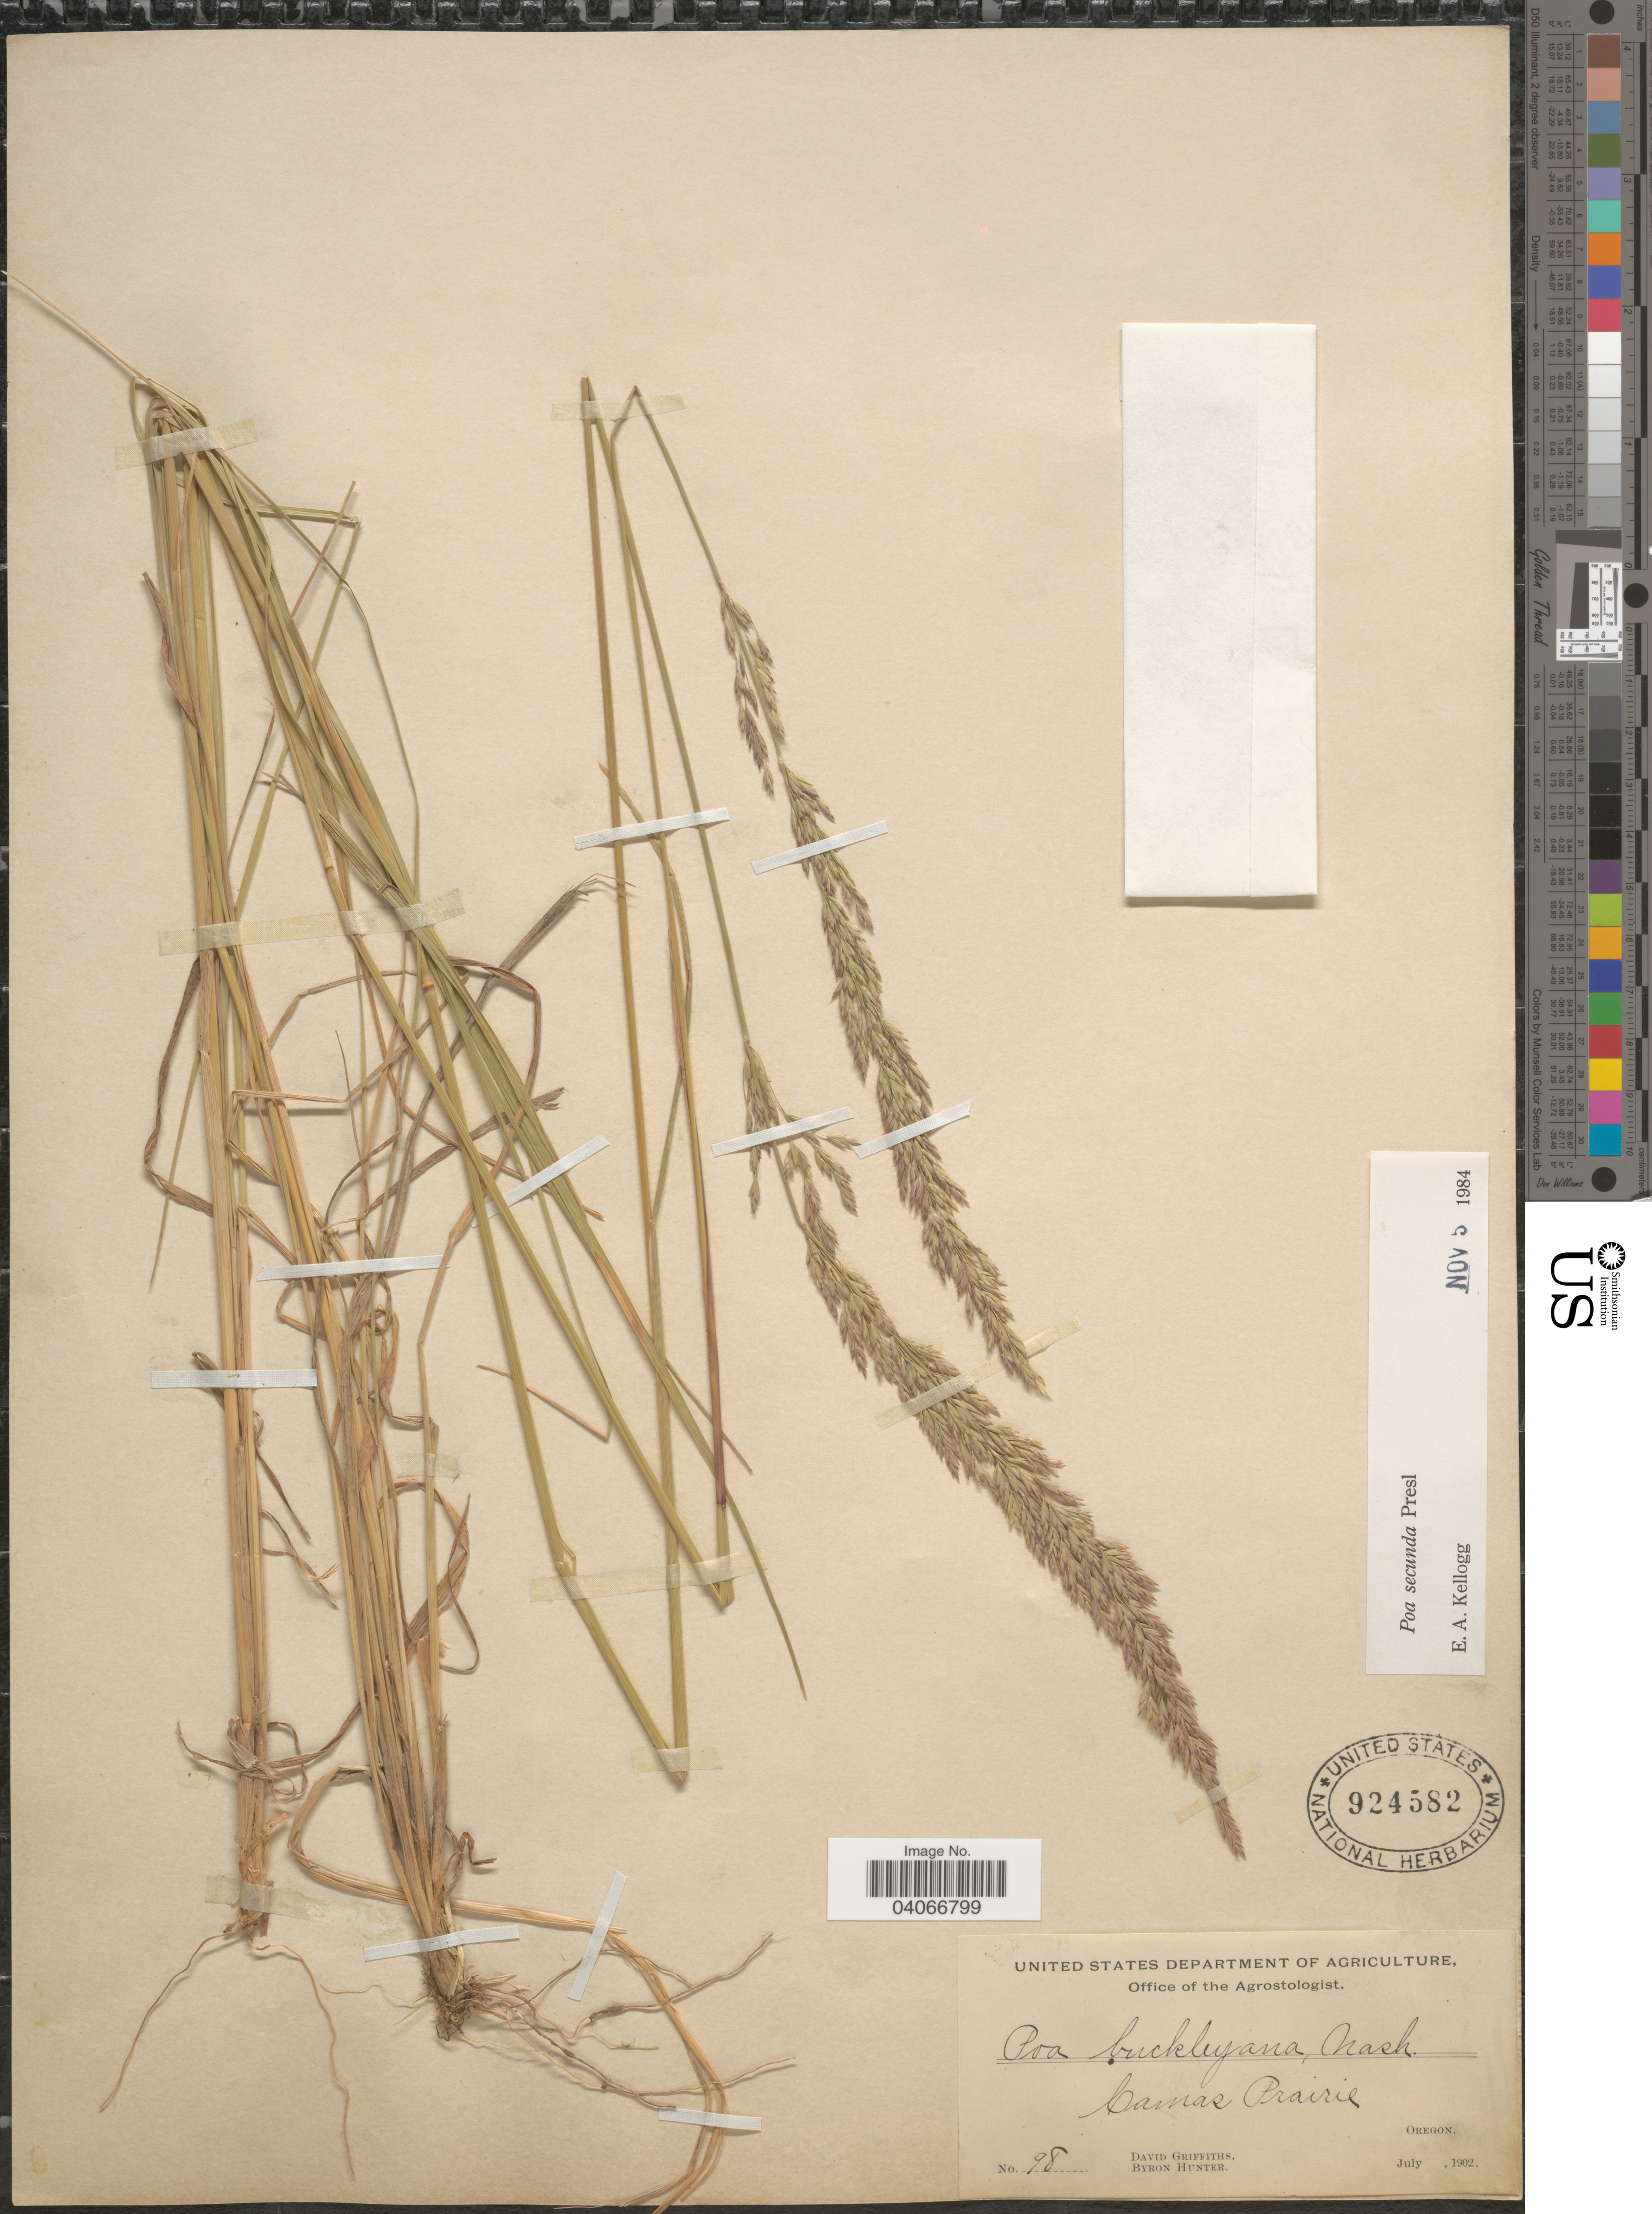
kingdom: Plantae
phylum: Tracheophyta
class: Liliopsida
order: Poales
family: Poaceae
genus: Poa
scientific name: Poa secunda subsp. secunda var. scabrella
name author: (Thurb.) Soreng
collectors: D. Griffiths & B. Hunter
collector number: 98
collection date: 1902-07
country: United States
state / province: Oregon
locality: Camas Prairie. Oregon.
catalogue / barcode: US 924582